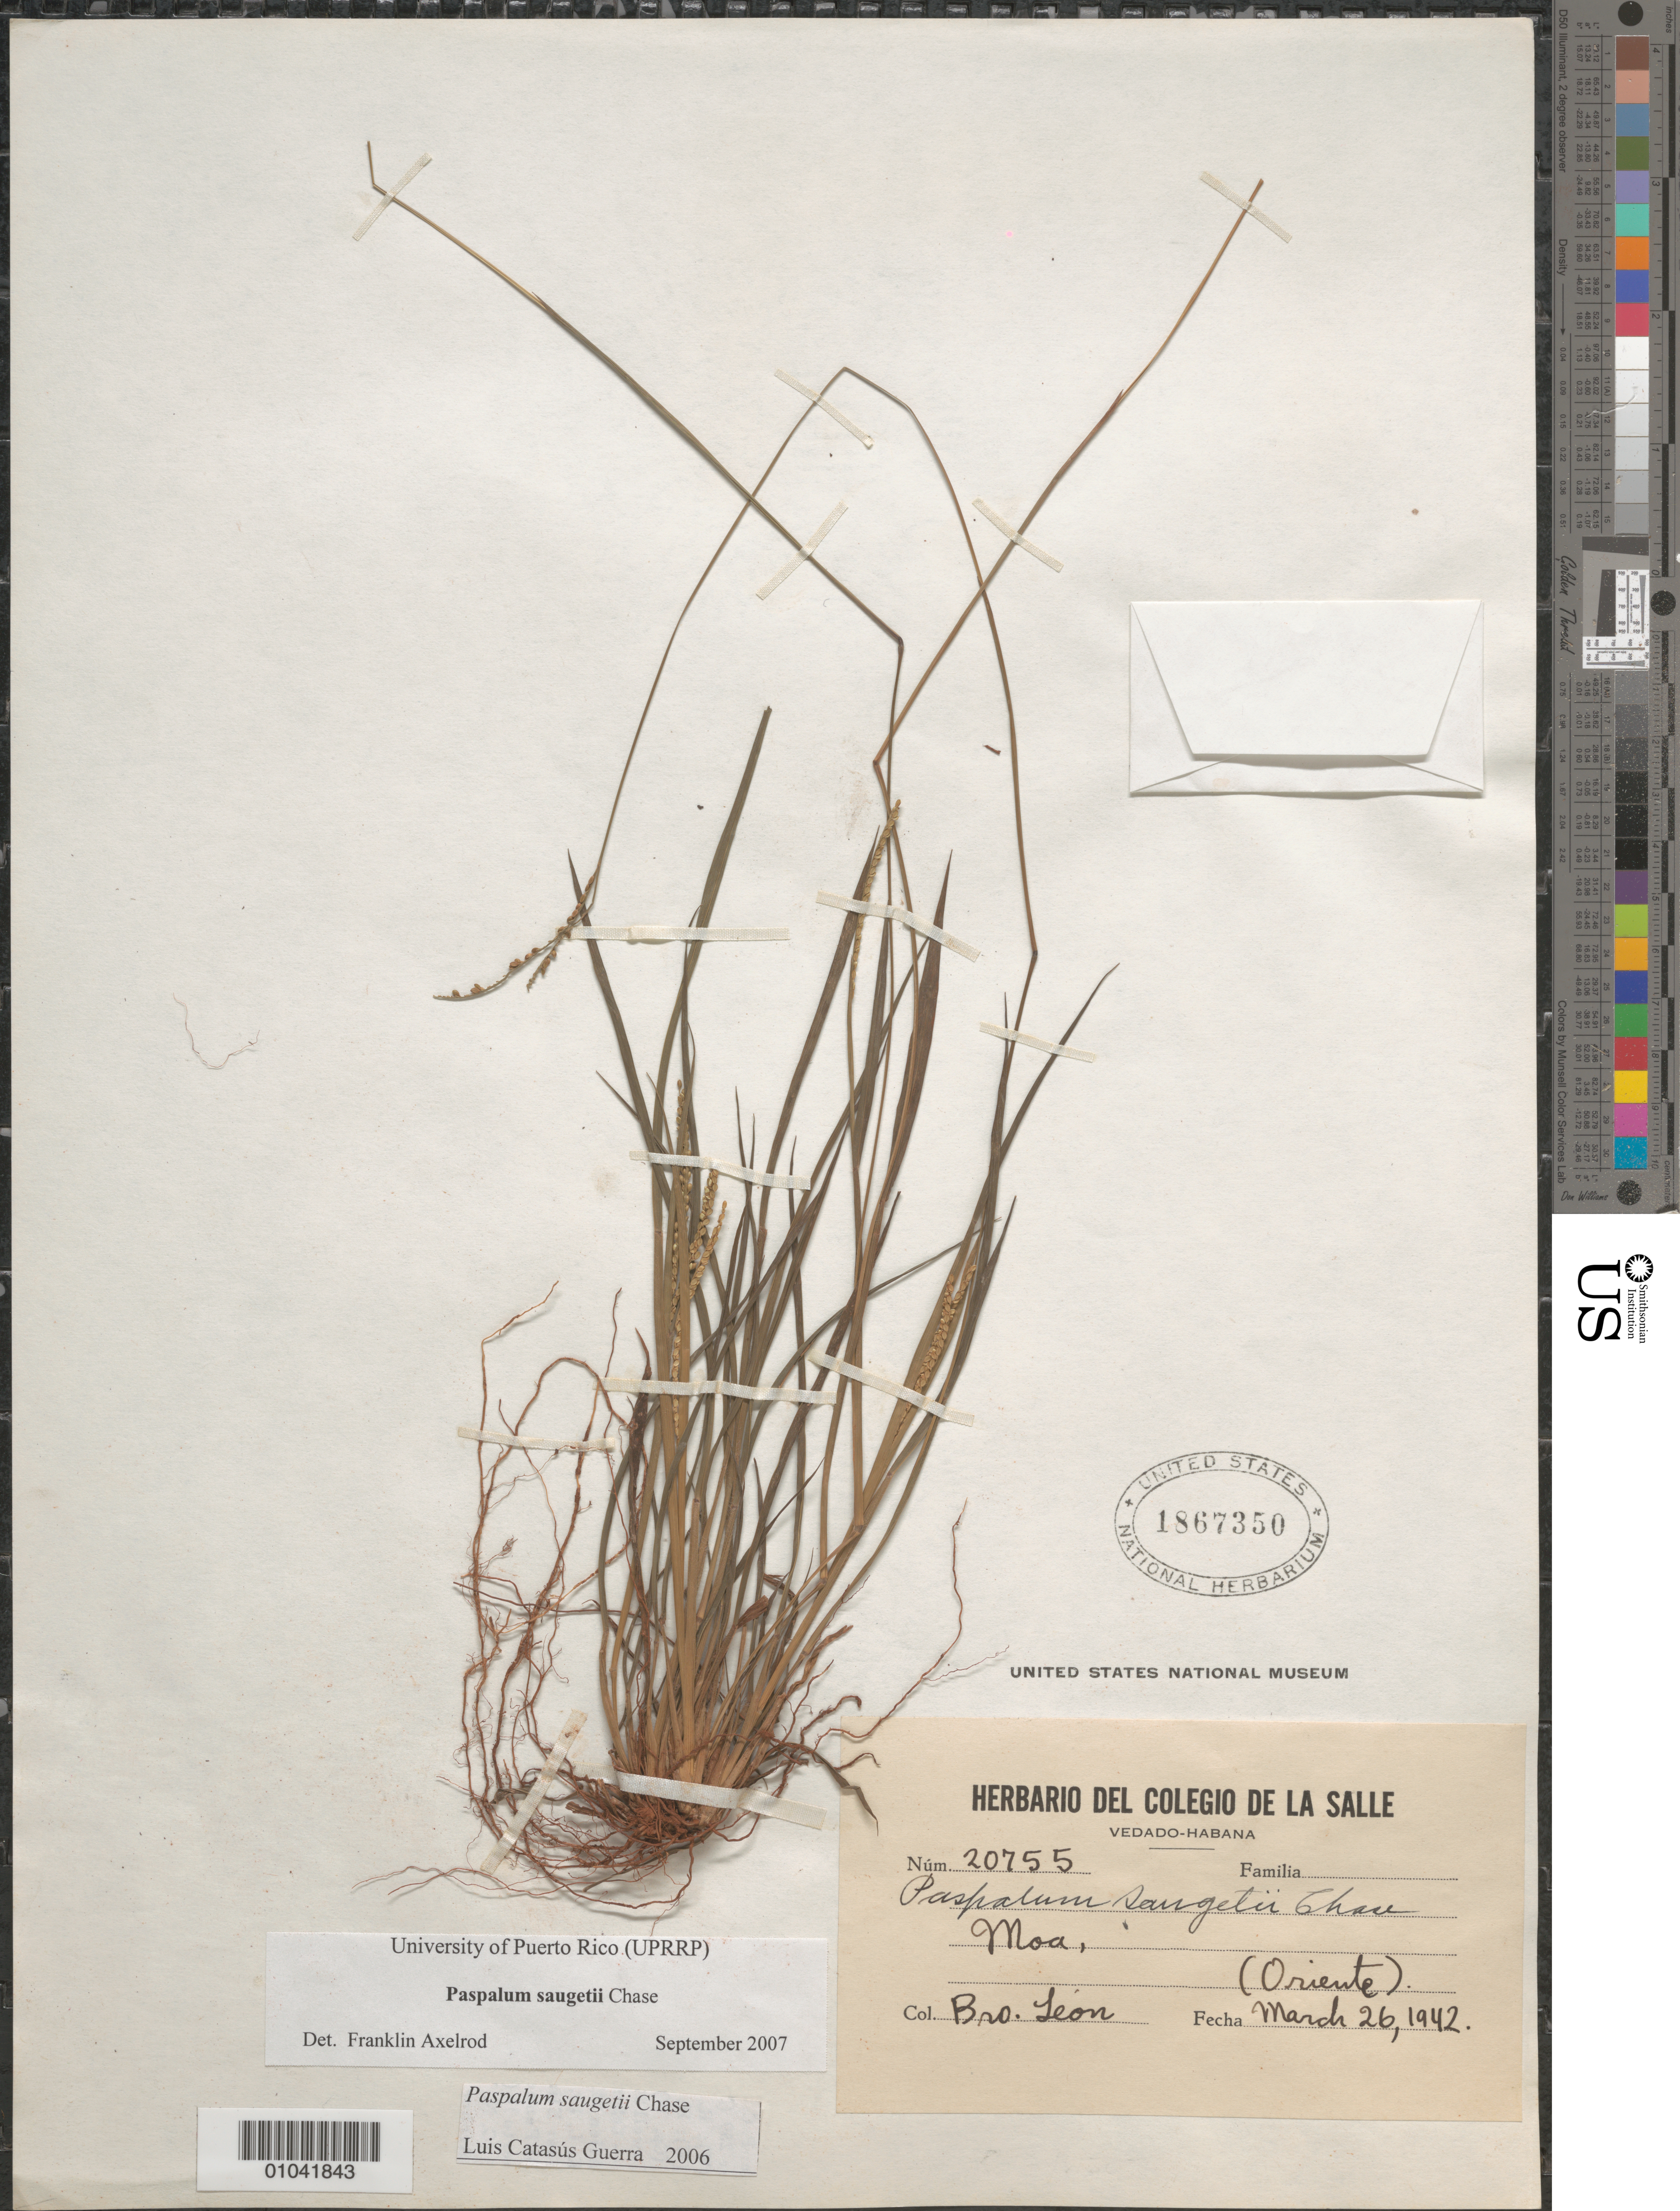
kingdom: Plantae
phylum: Tracheophyta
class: Liliopsida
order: Poales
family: Poaceae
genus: Paspalum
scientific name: Paspalum saugetii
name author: Chase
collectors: Bro. León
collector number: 20755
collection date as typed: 26 Mar 1942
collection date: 1942-03-26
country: Cuba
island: Cuba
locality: Oriente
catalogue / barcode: US 1867350